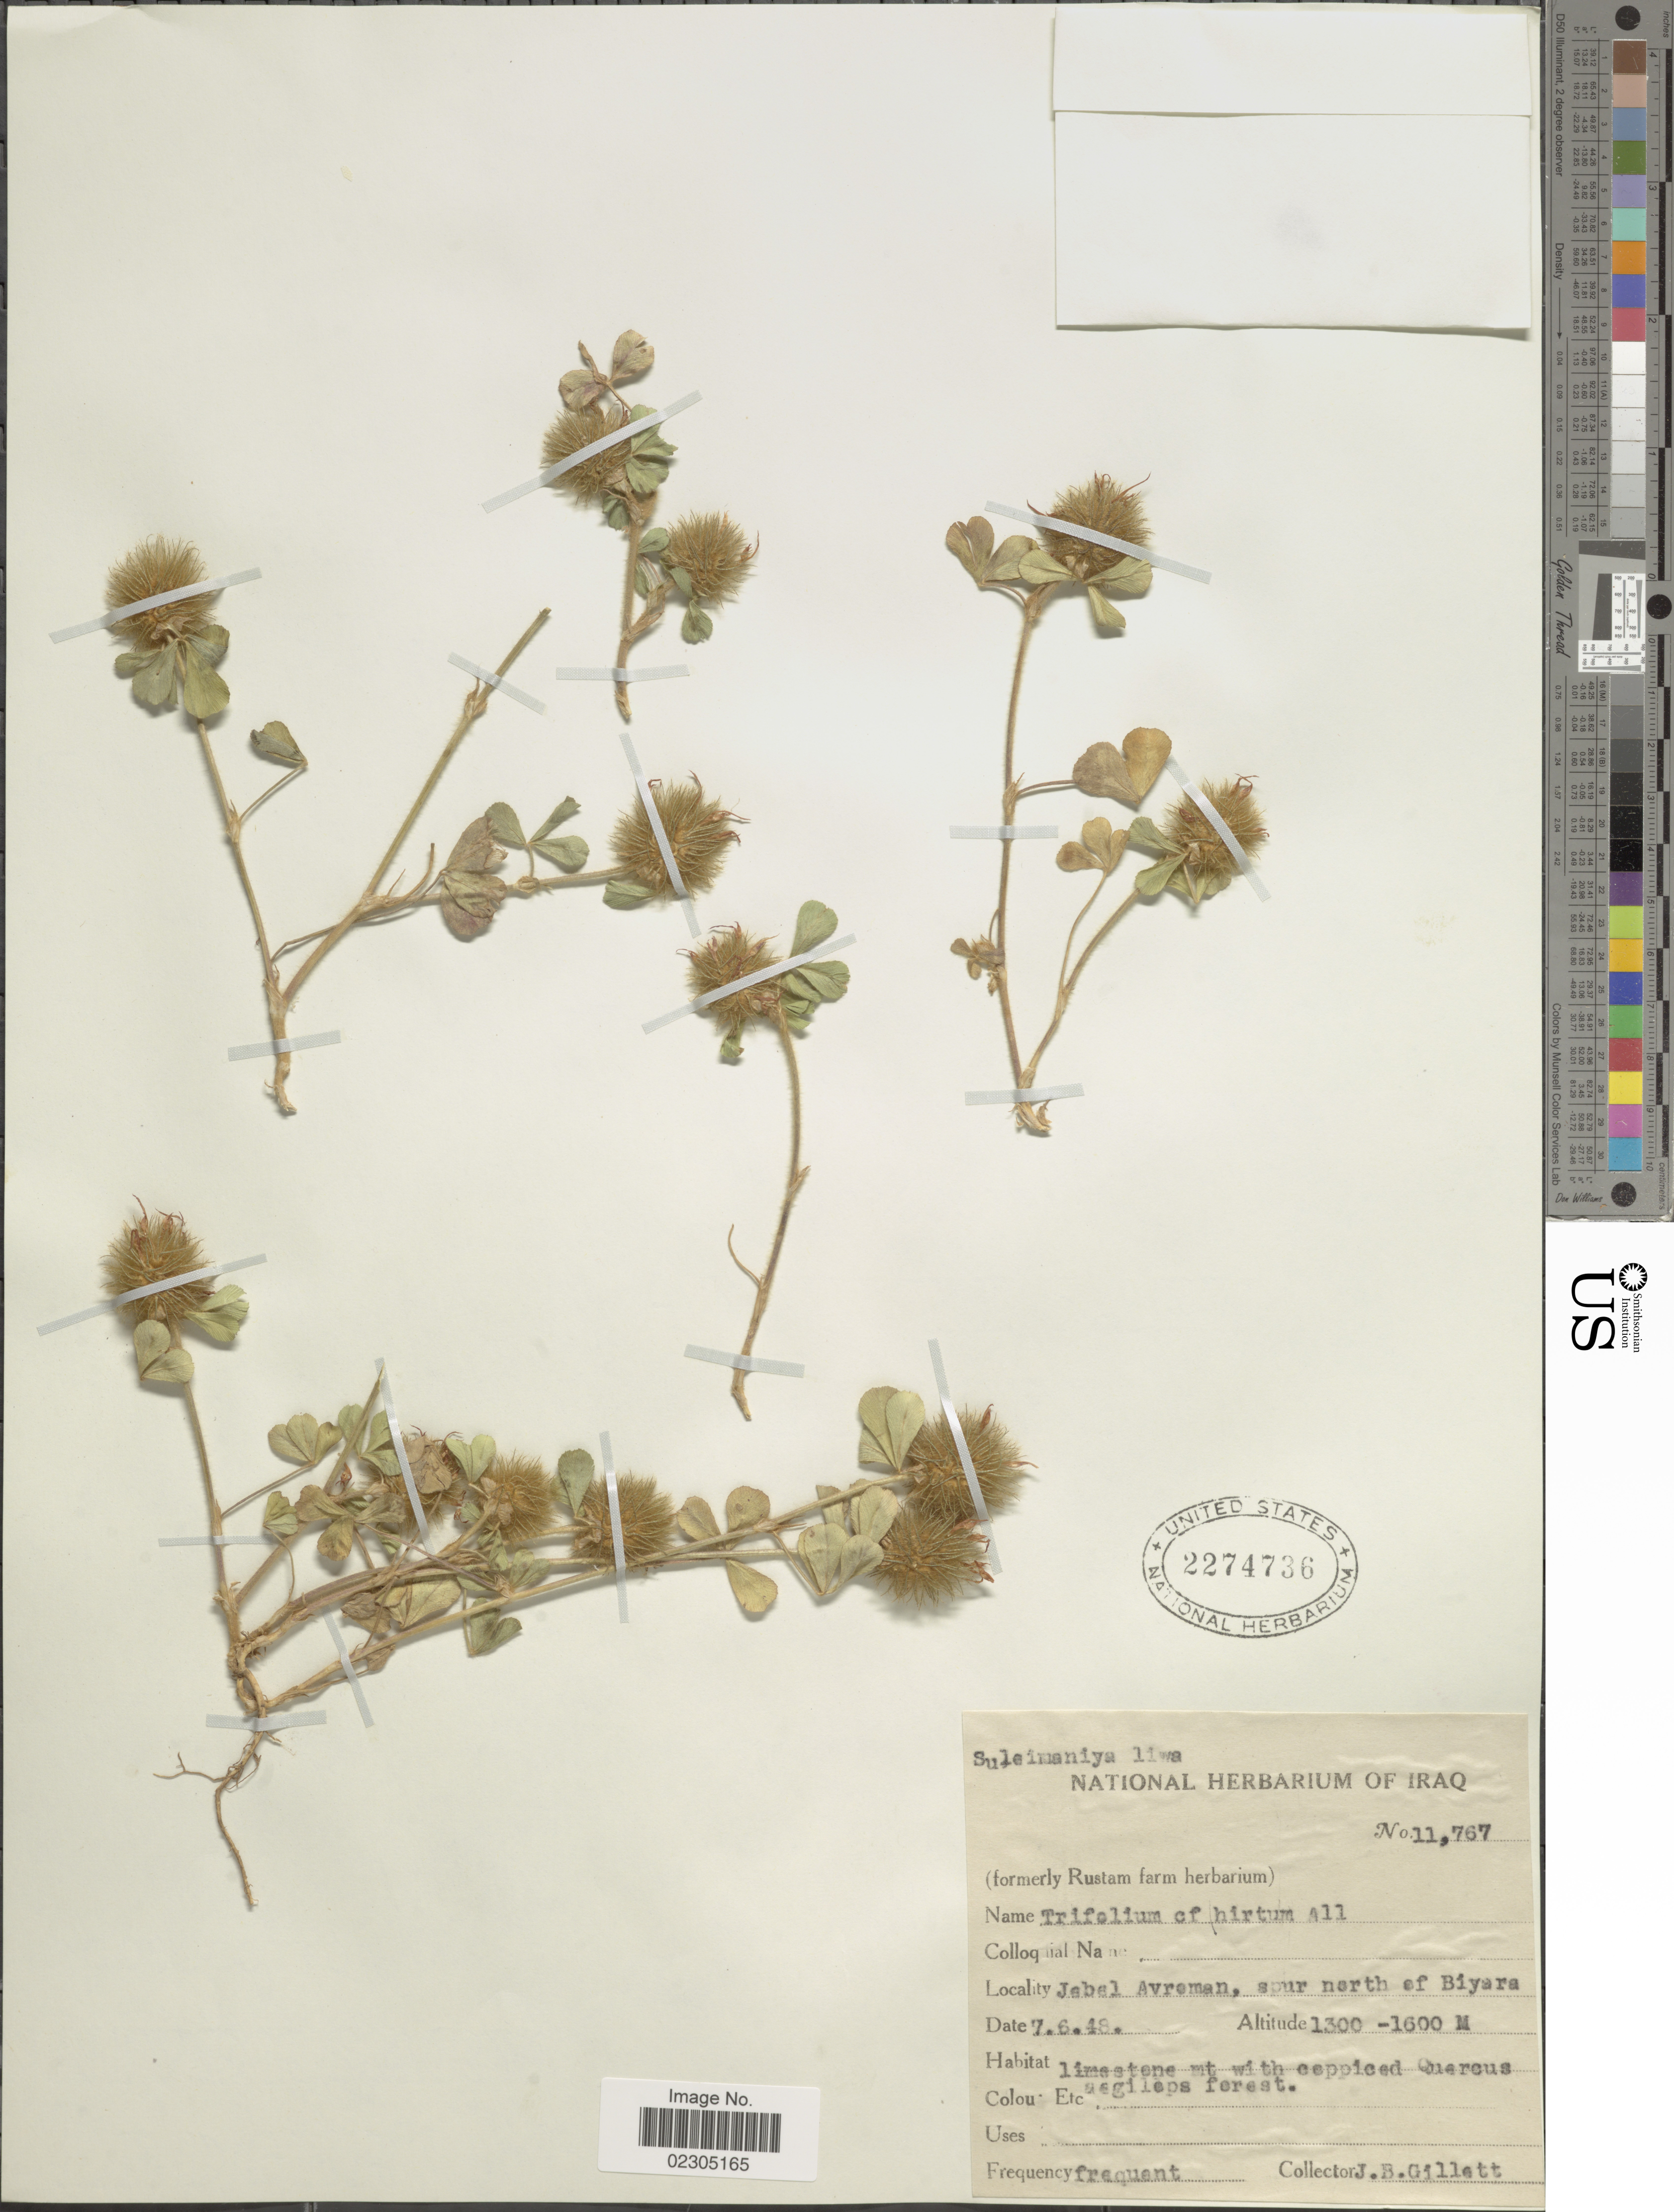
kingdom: Plantae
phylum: Tracheophyta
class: Magnoliopsida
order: Fabales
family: Fabaceae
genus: Trifolium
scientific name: Trifolium hirtum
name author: All.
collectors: J. B. Gillett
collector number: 11767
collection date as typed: Transcribed d/m/y: 7/6/48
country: Iraq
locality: Jebel Avreman, spur north of Biyara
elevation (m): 1300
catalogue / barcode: US 2274736